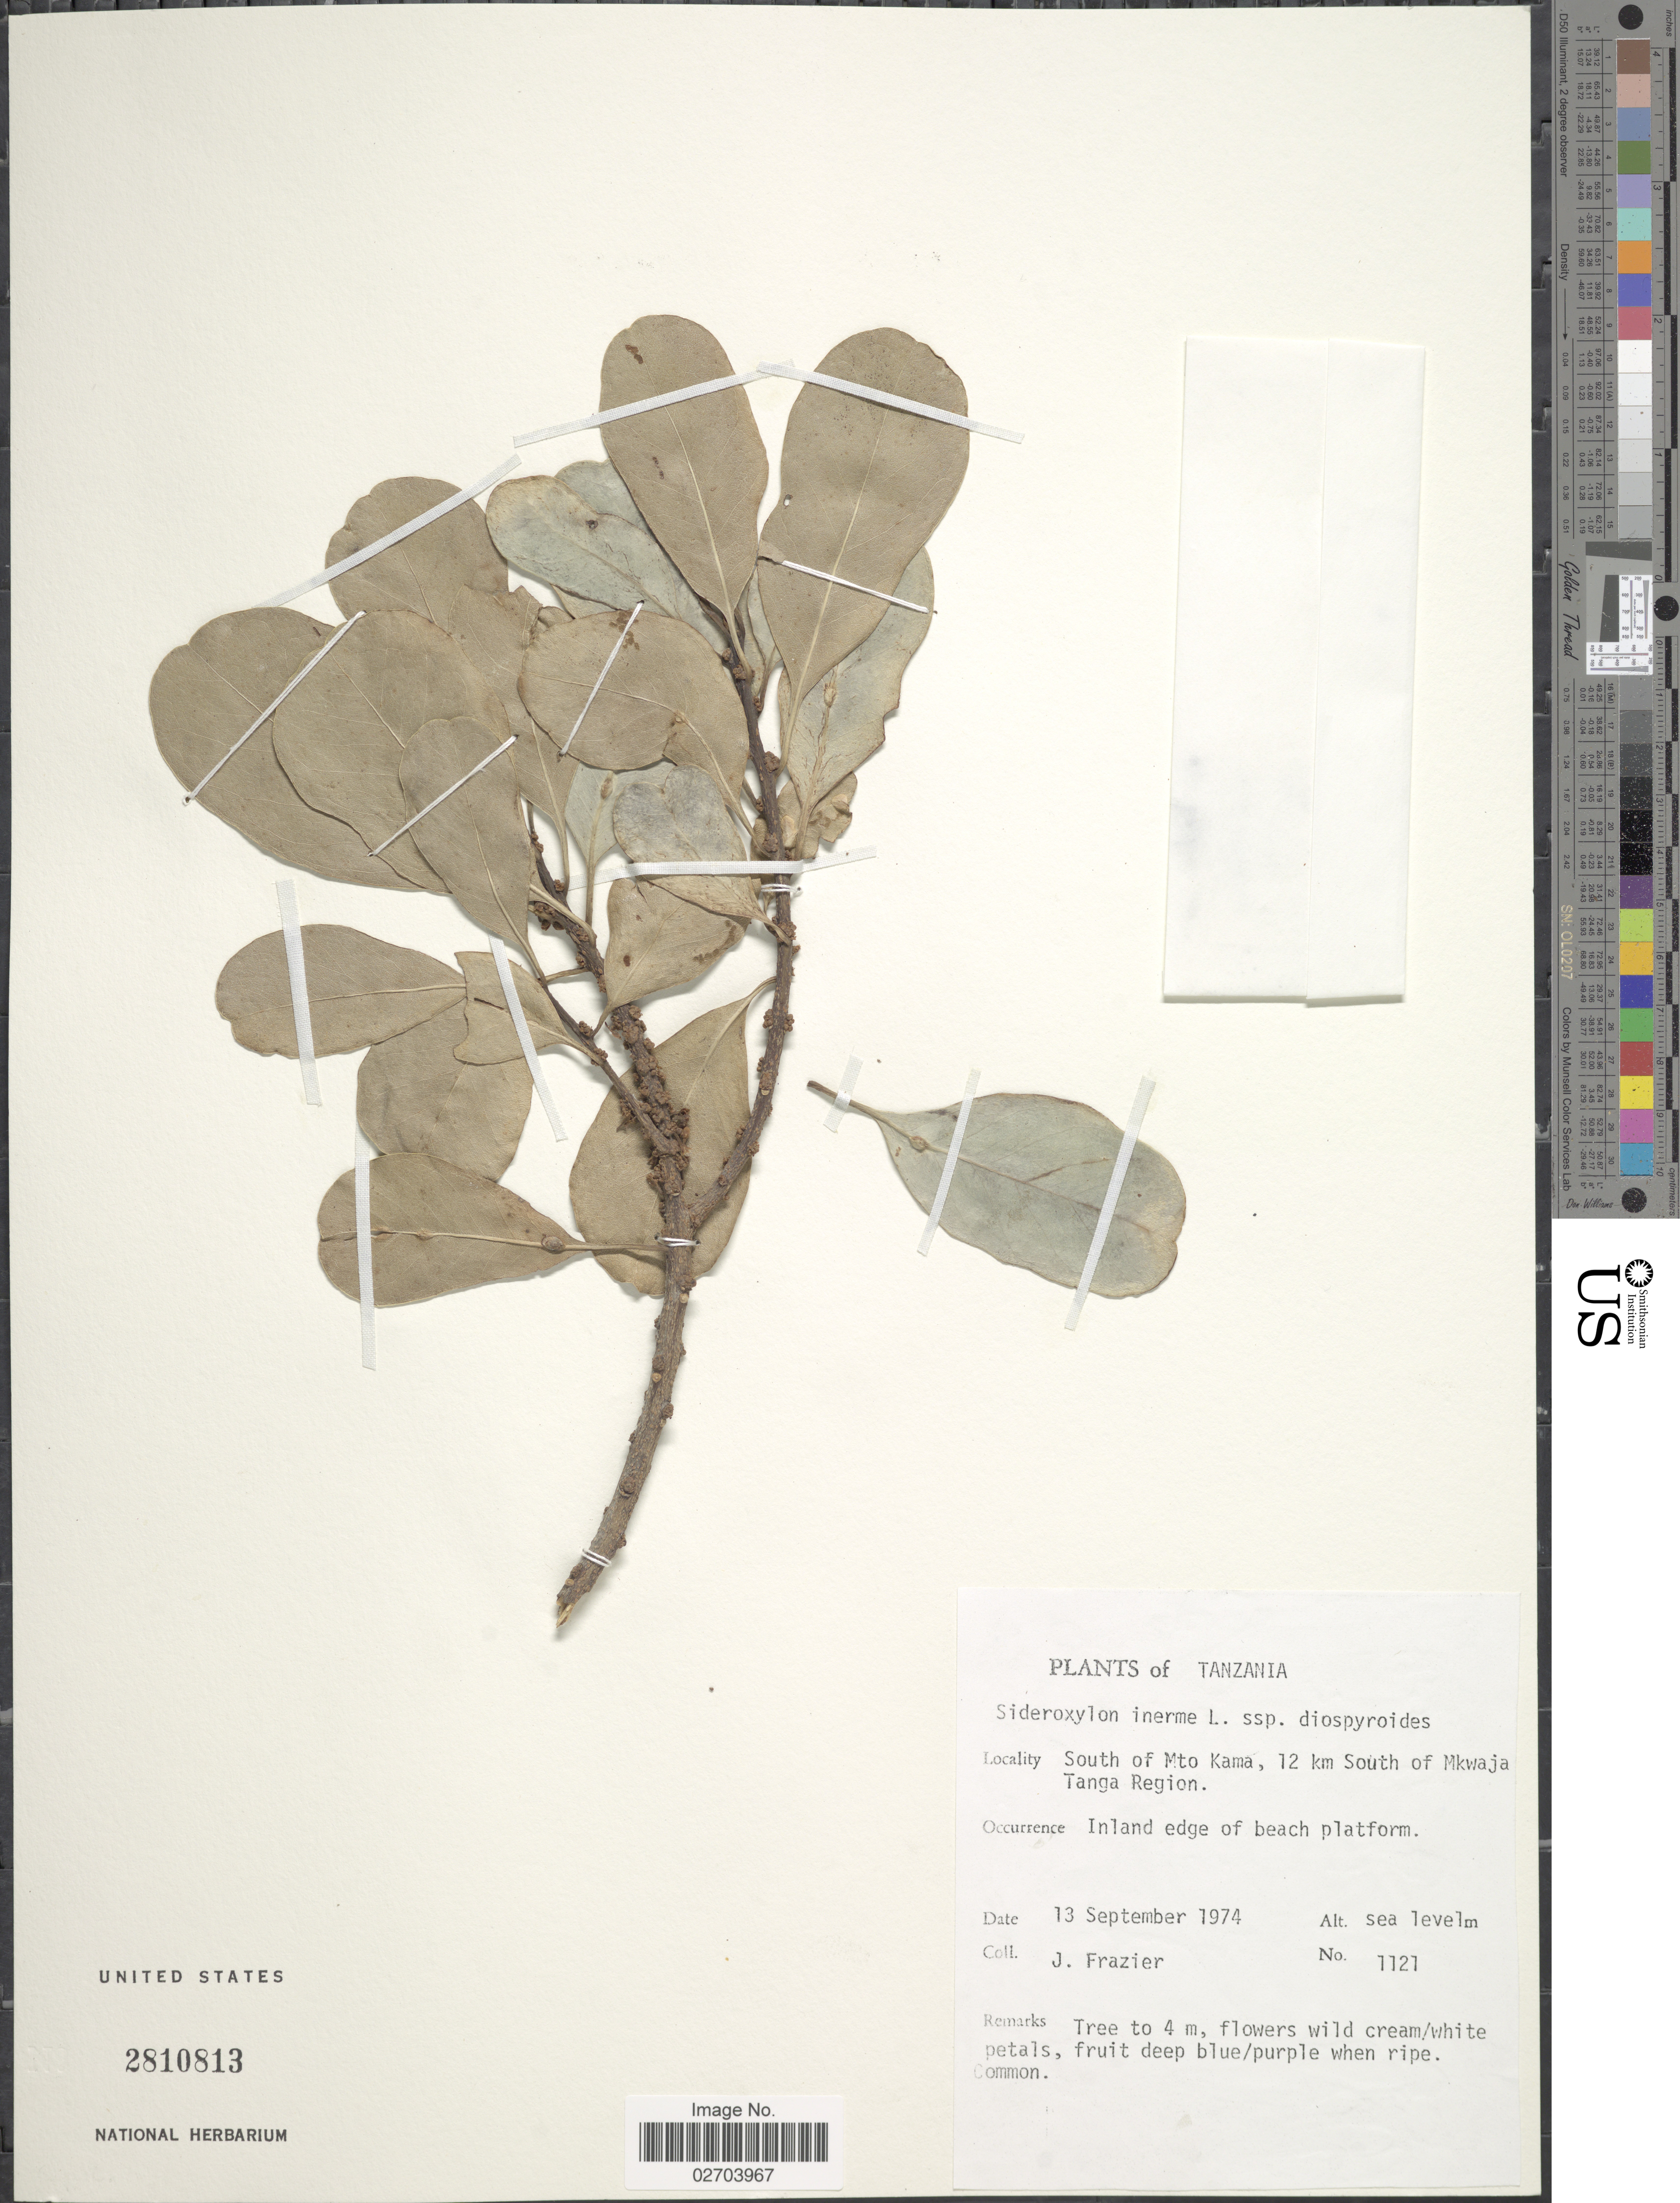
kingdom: Plantae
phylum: Tracheophyta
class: Magnoliopsida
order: Ericales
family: Sapotaceae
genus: Sideroxylon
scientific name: Sideroxylon inerme subsp. diospyroides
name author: J.H. Hemsl.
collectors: J. Frazier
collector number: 1121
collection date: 1974-09-13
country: Tanzania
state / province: Tanga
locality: South of Mto Kama, 12 km South of Mkwaja Tanga Region.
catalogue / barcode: US 2810813